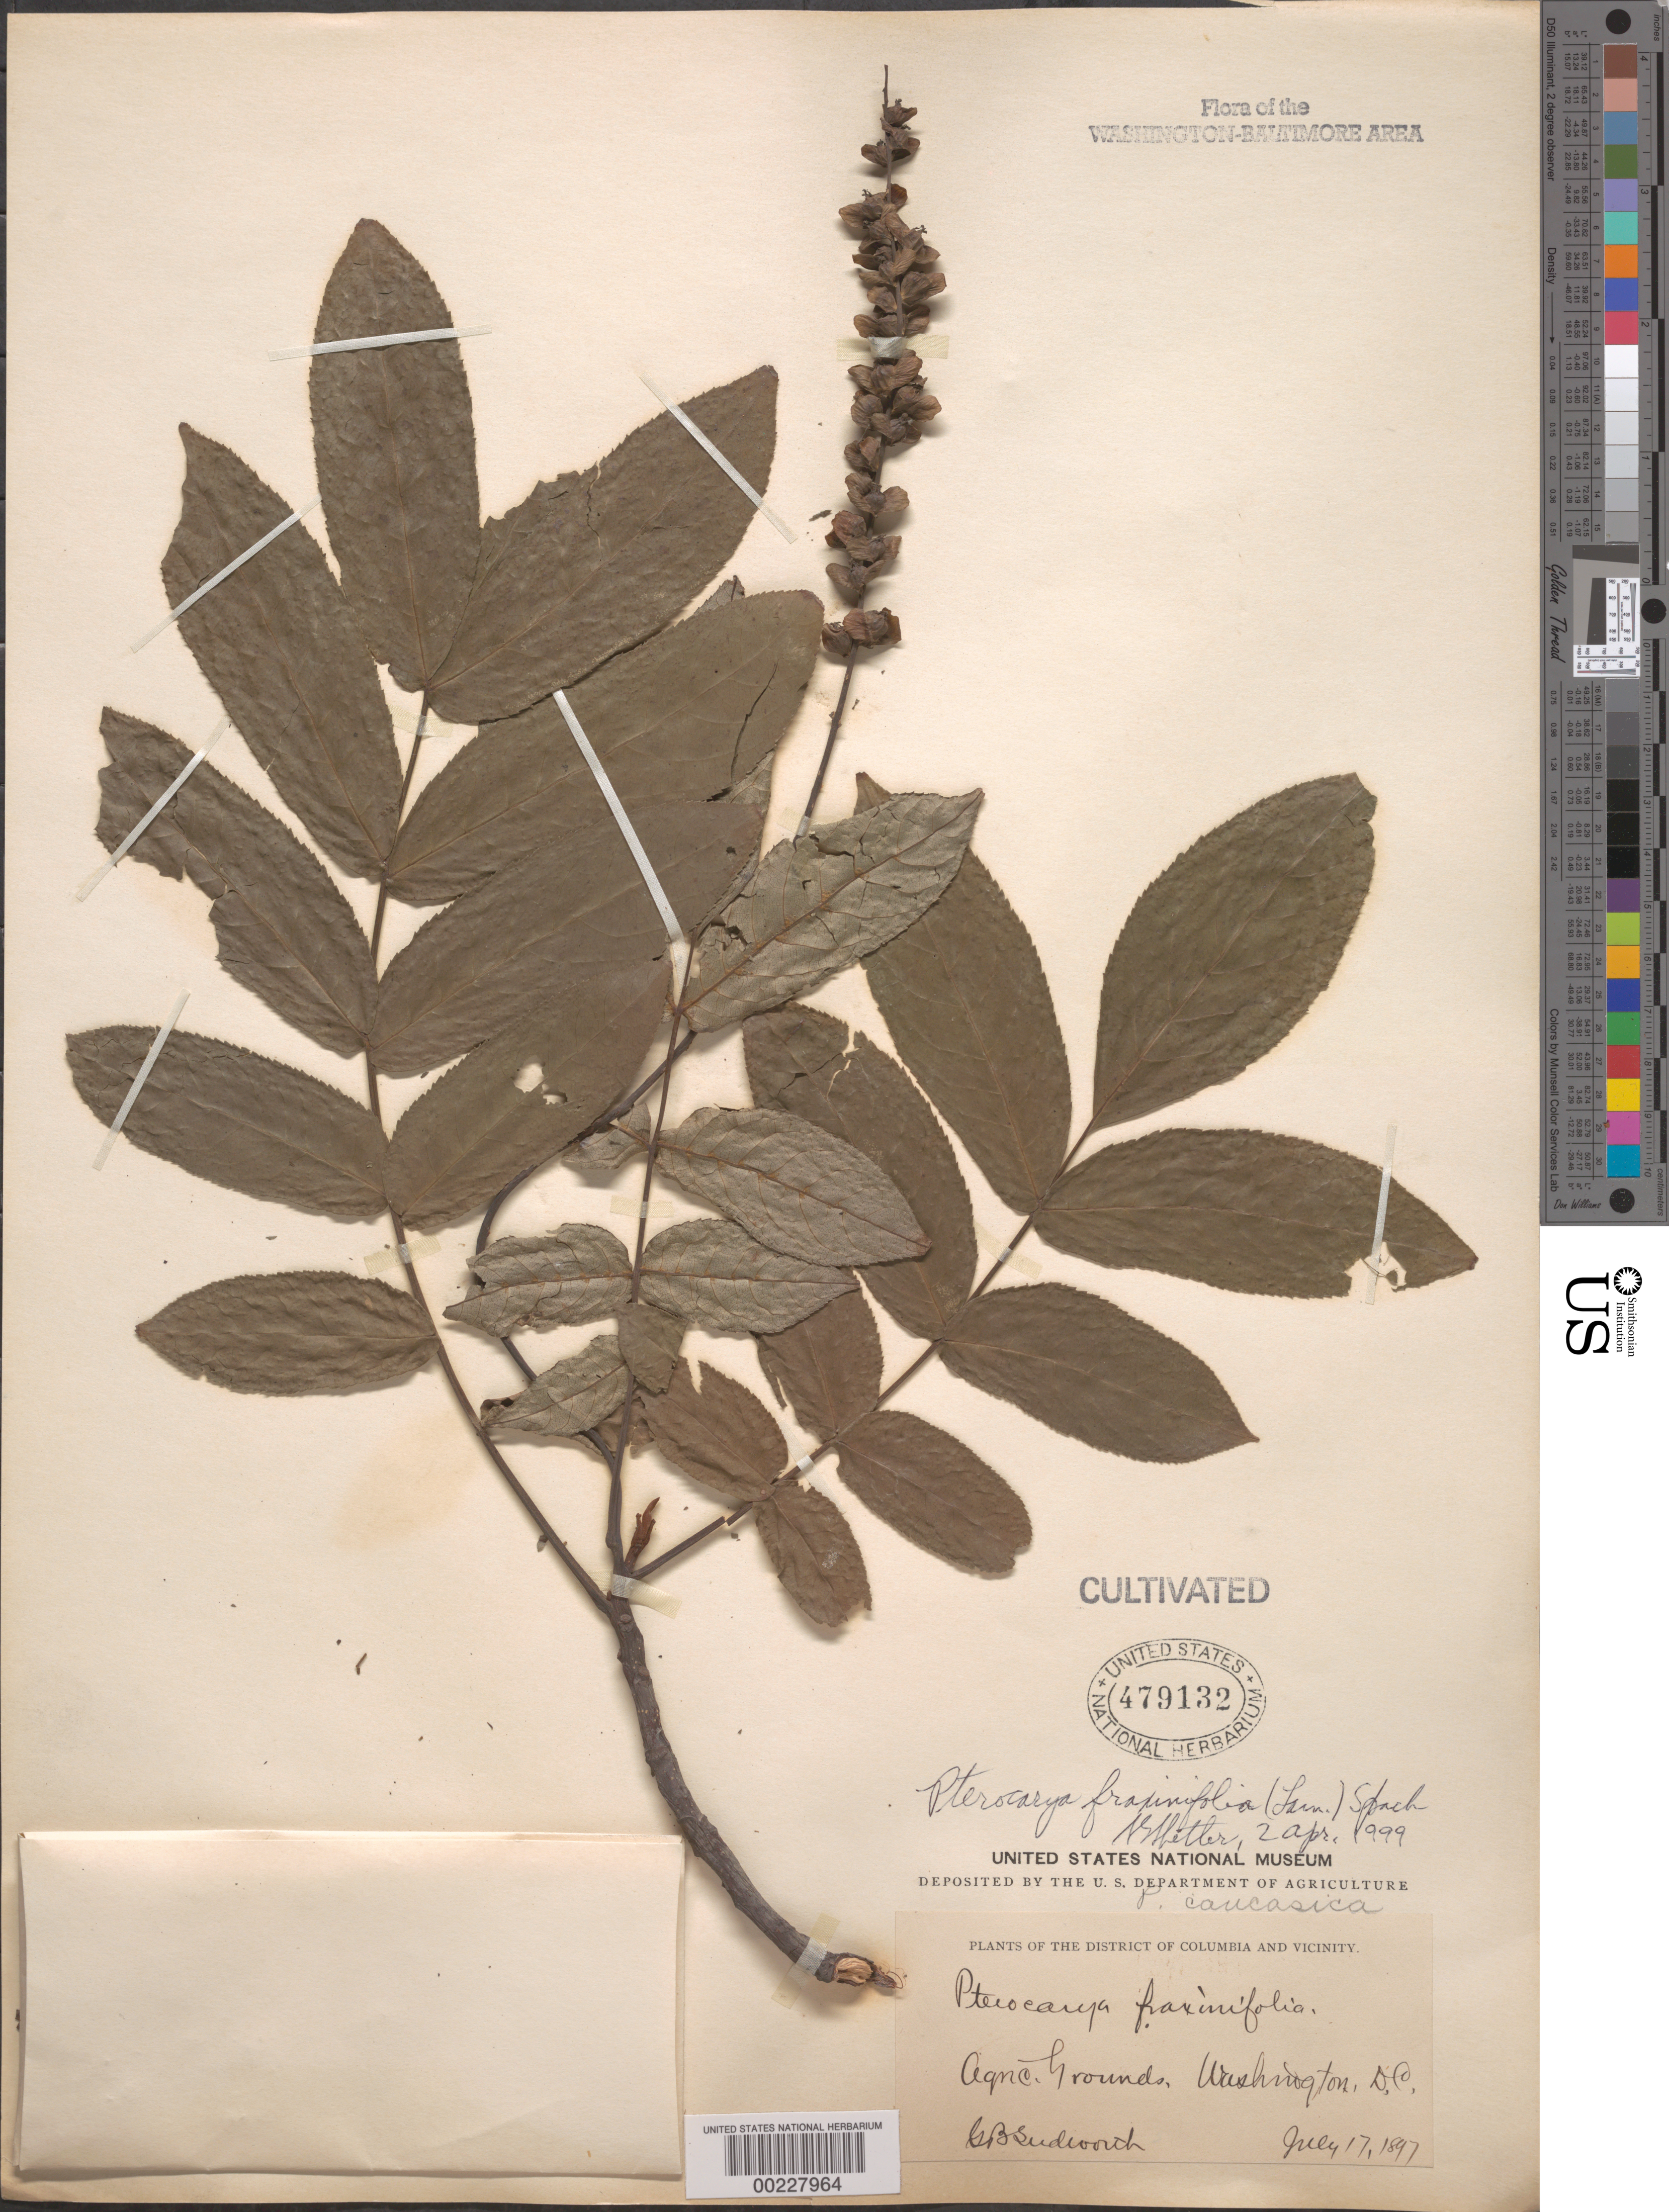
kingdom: Plantae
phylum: Tracheophyta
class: Magnoliopsida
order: Fagales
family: Juglandaceae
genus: Pterocarya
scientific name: Pterocarya fraxinifolia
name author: Spach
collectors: G. B. Sudworth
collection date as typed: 17 Jul 1897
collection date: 1897-07-17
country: United States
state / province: District of Columbia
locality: Agricultural grounds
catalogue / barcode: US 479132